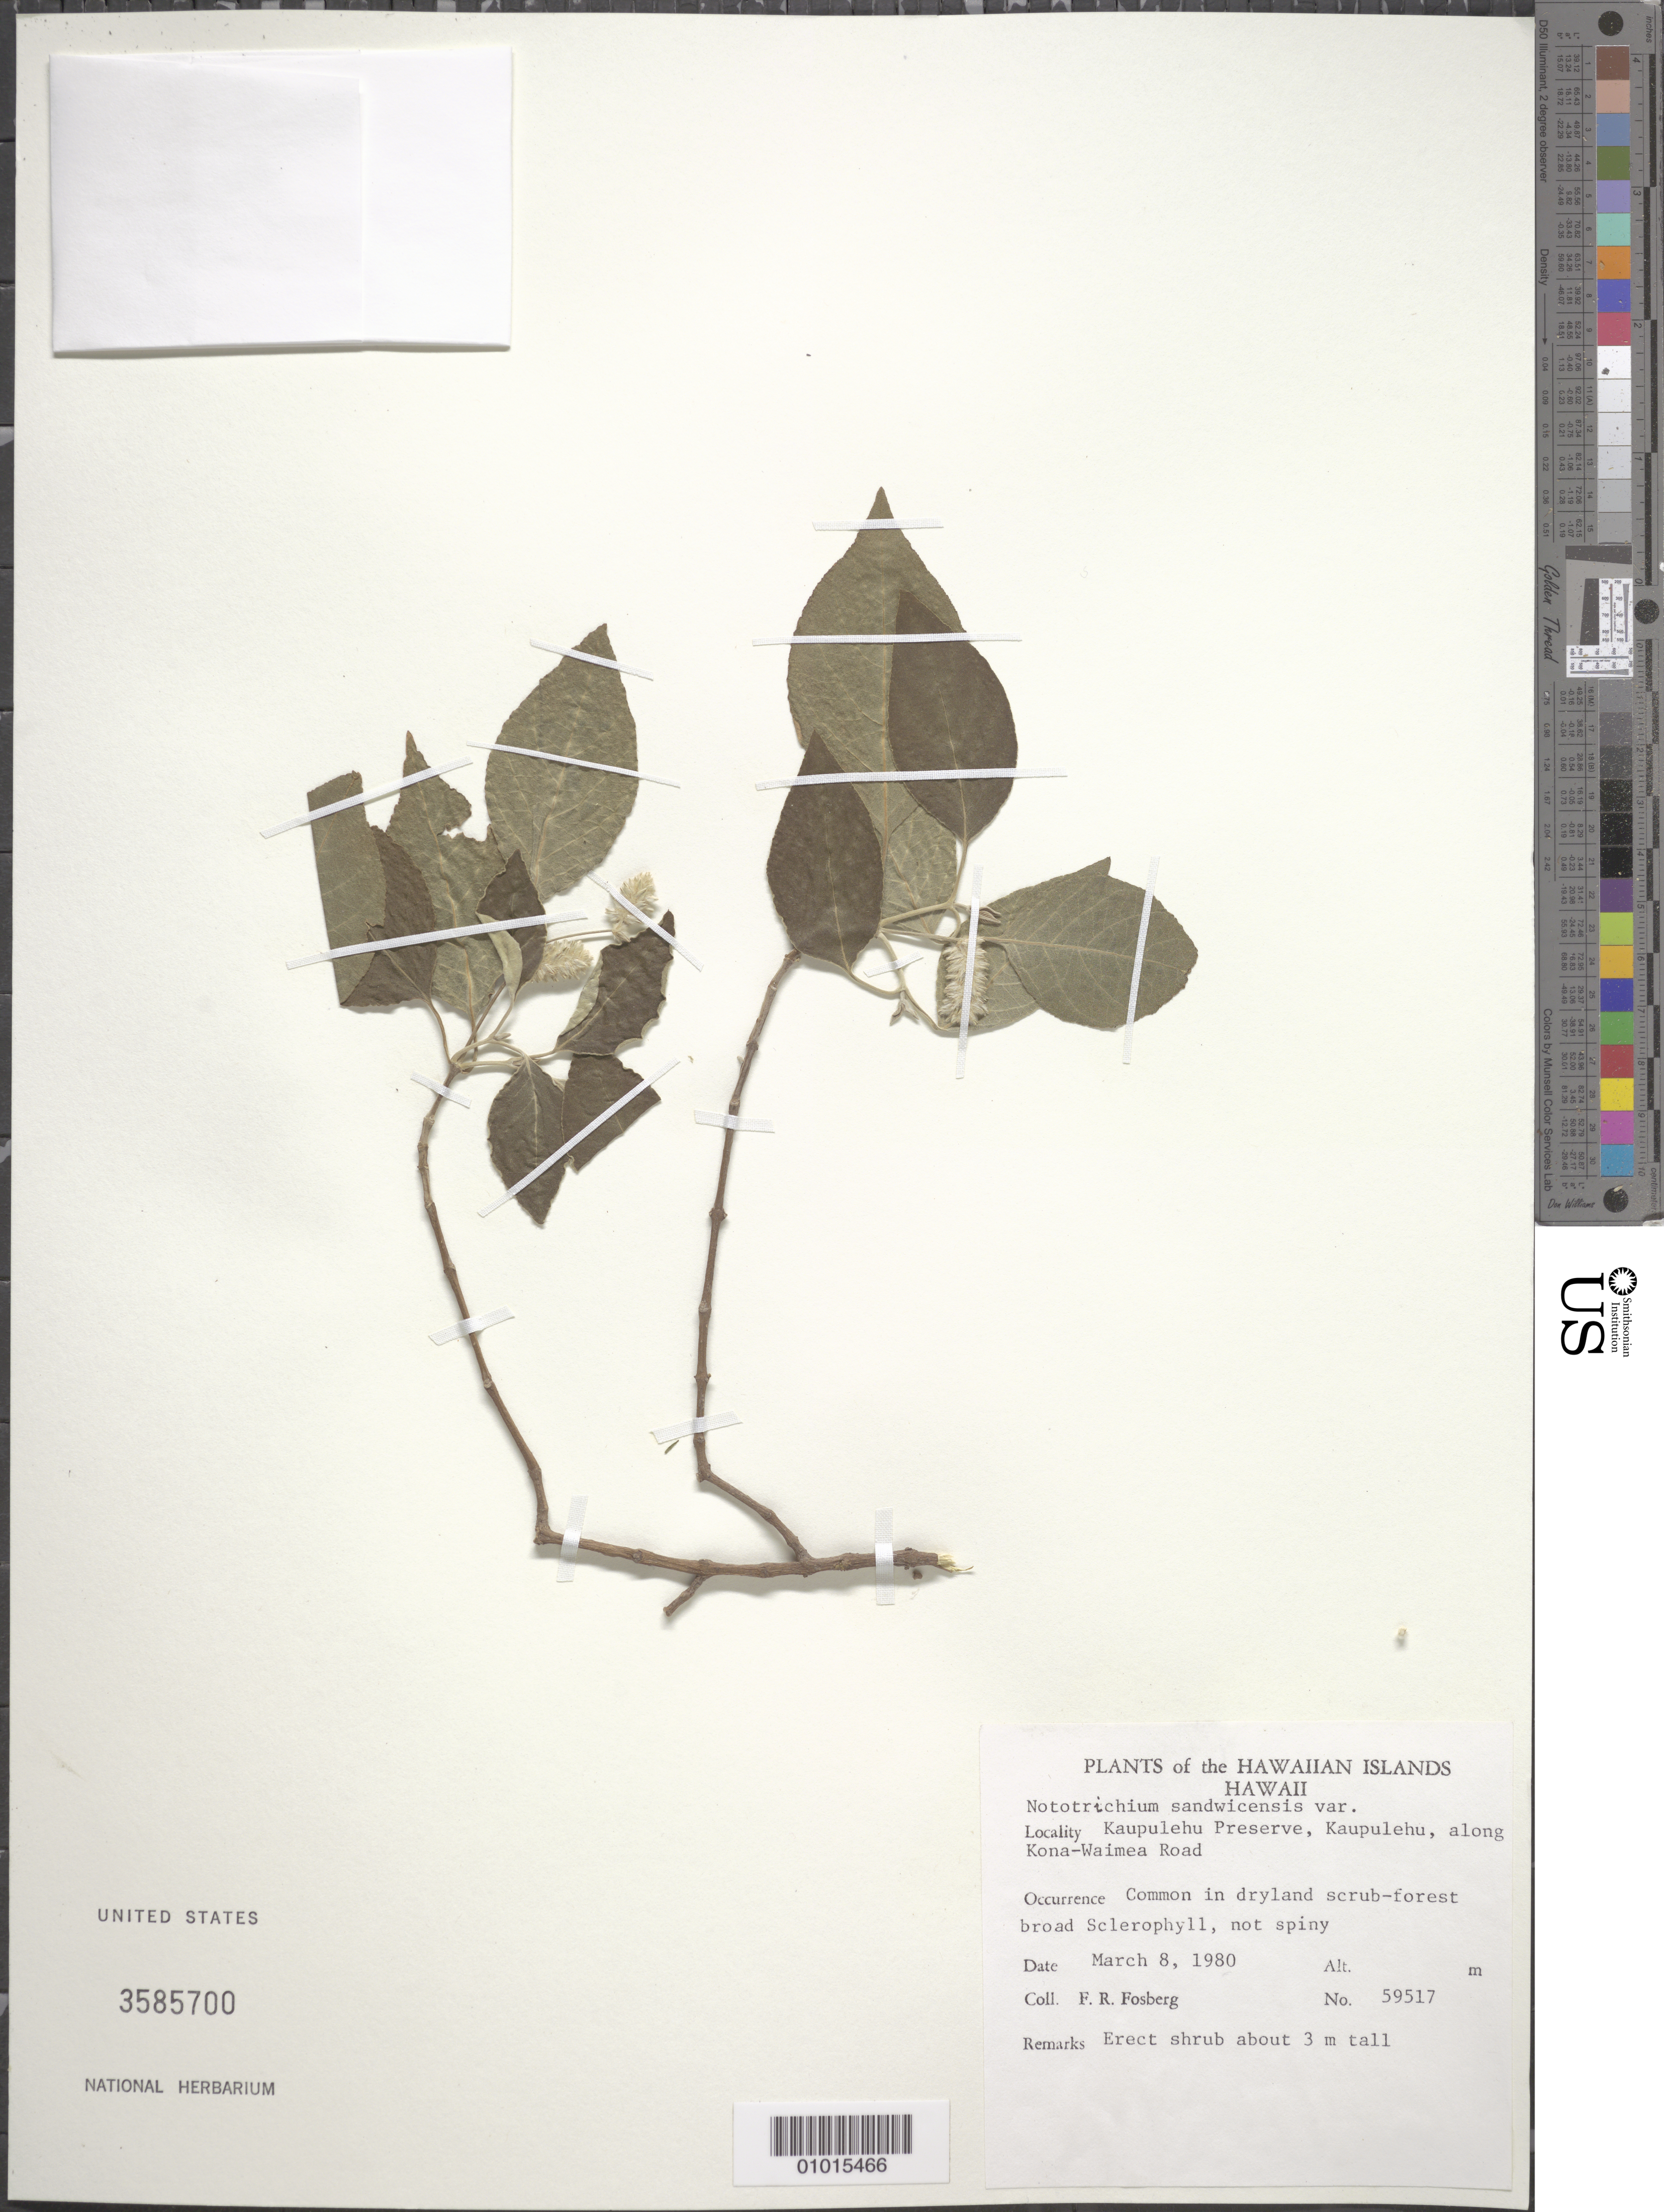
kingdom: Plantae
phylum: Tracheophyta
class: Magnoliopsida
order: Caryophyllales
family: Amaranthaceae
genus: Achyranthes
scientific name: Achyranthes sandwicensis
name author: (A. Gray) Di Vincenzo et al.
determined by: Wagner, W. L., (BOT), Smithsonian Institution - National Museum of Natural History (UNITED STATES)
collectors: F. R. Fosberg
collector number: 59517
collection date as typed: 8 Mar 1980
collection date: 1980-03-08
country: United States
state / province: Hawaii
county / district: Hawaii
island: Hawaii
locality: Kaupulehu Preserve, Kaupulehu, along Kona-Waimea Road.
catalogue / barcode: US 3585700